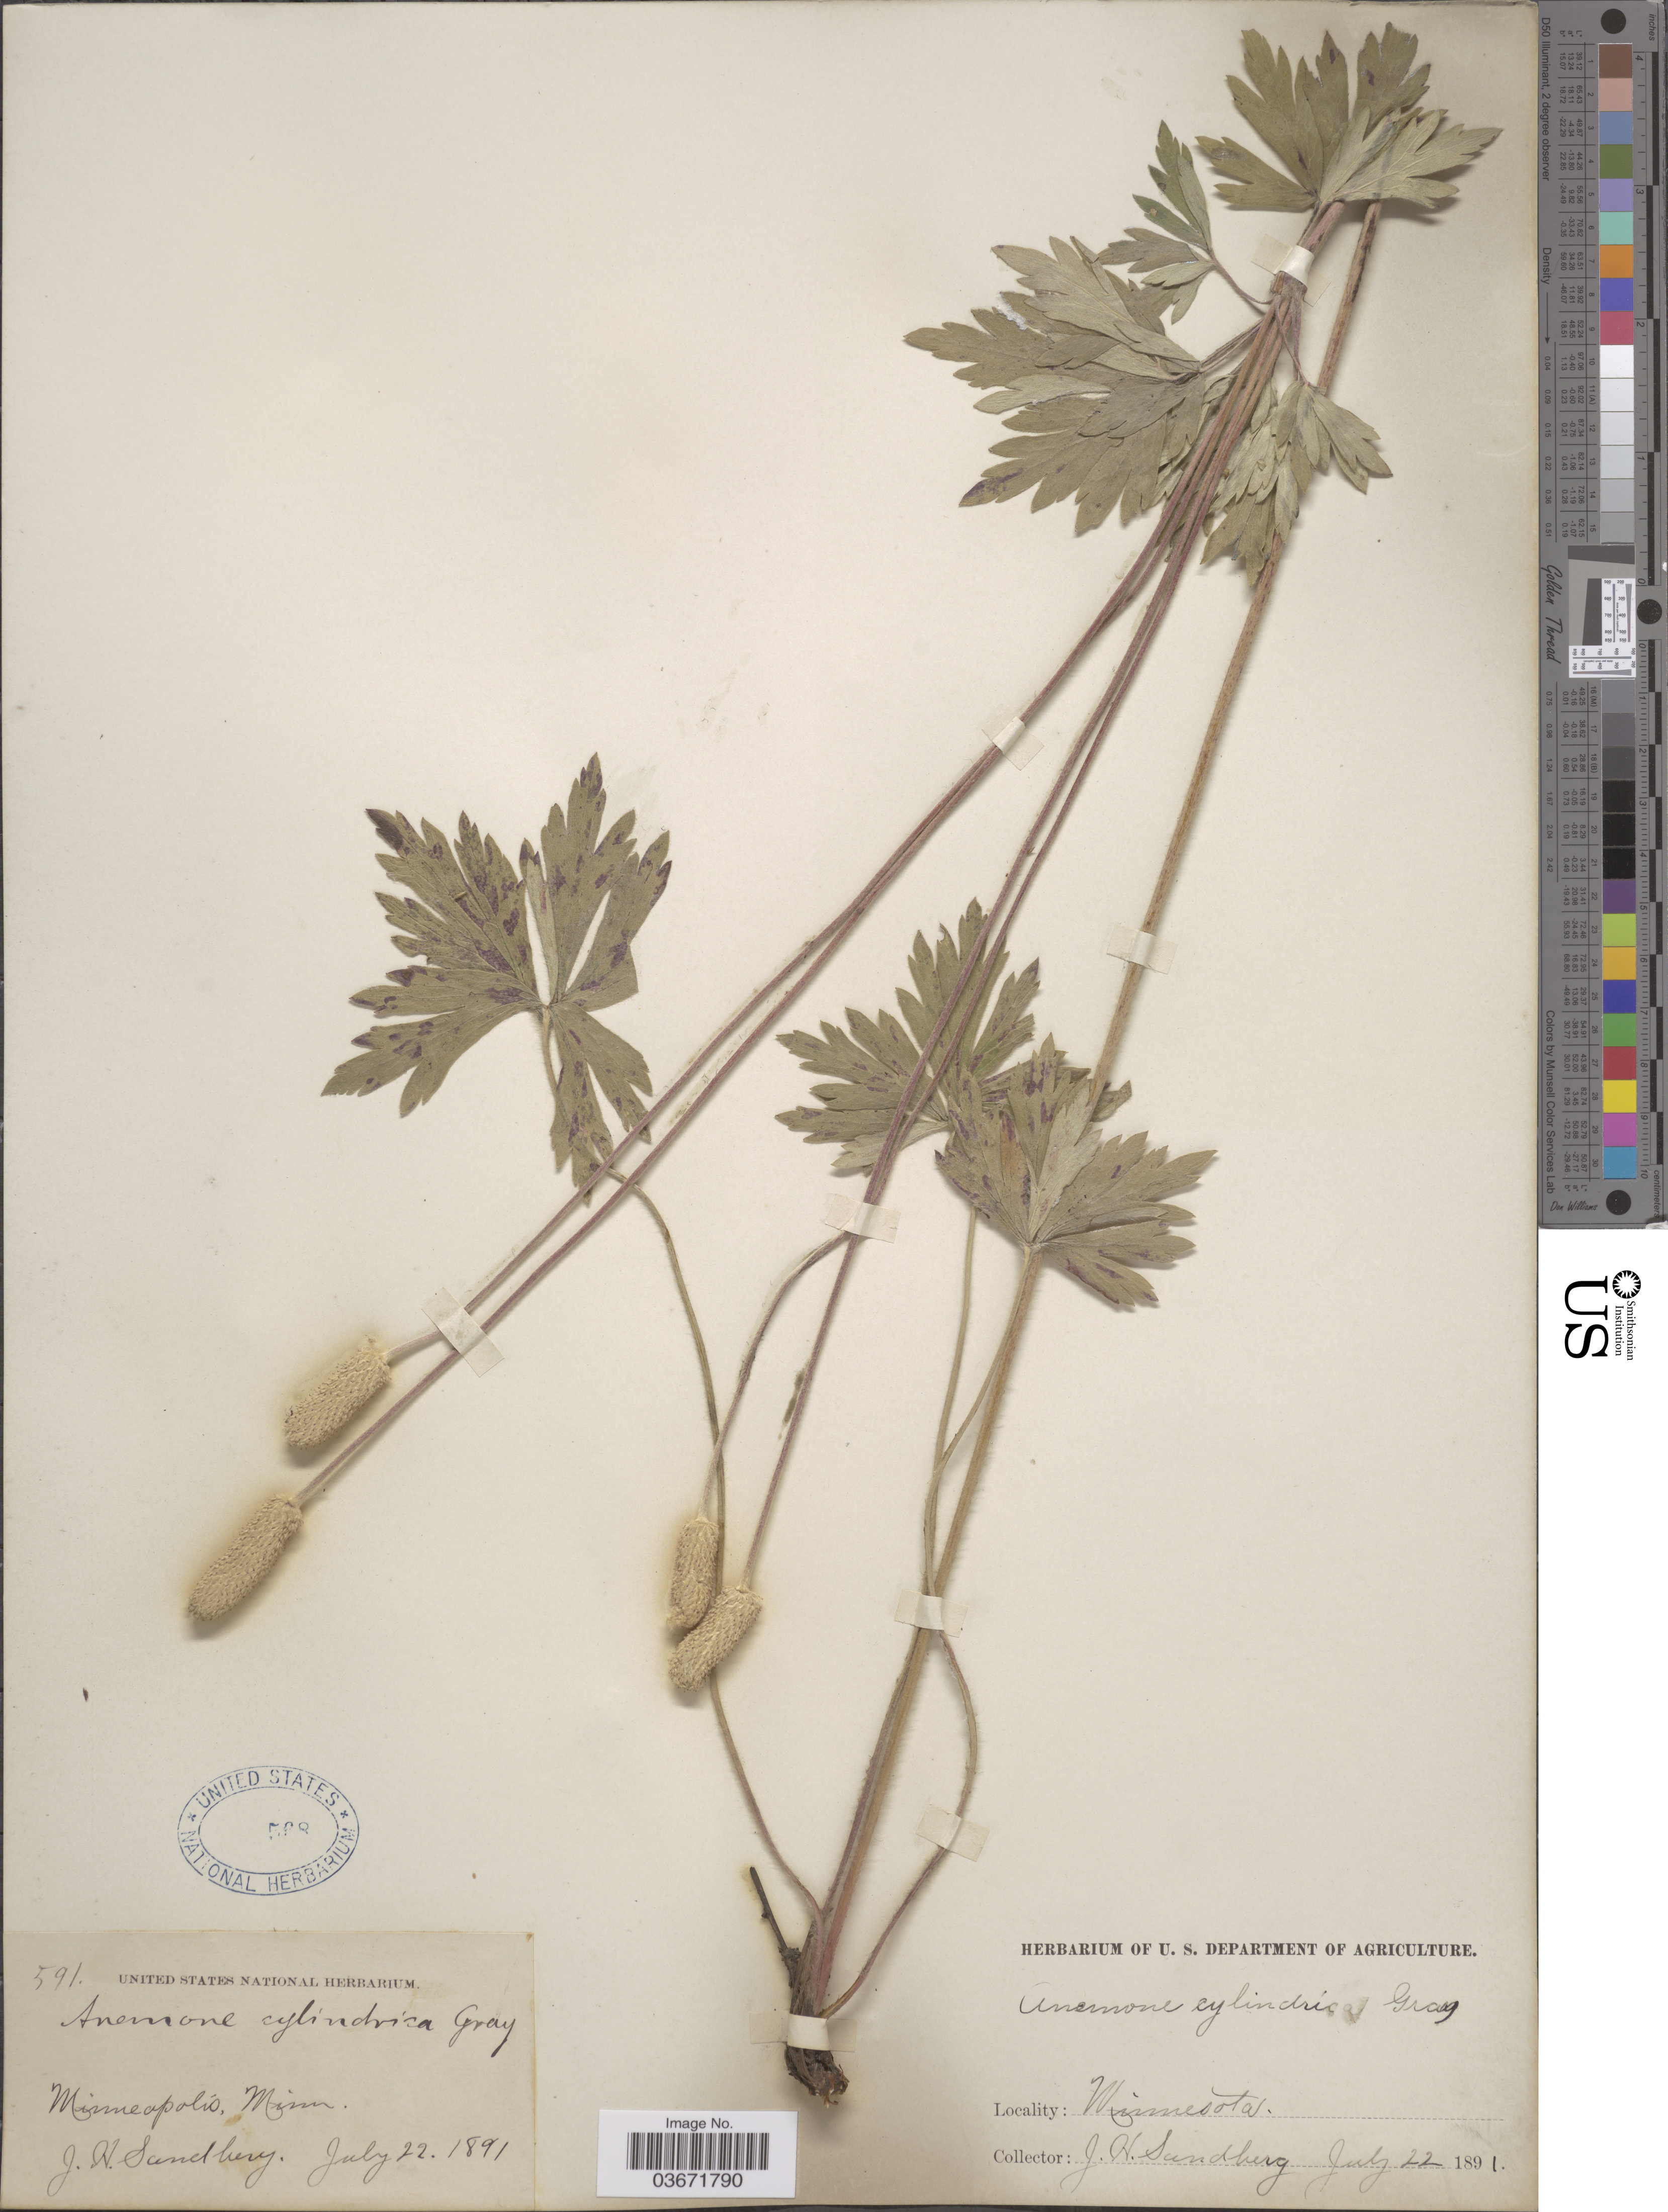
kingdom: Plantae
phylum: Tracheophyta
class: Magnoliopsida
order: Ranunculales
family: Ranunculaceae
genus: Anemone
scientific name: Anemone cylindrica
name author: A. Gray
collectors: J. H. Sandberg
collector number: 591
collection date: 1891-07-22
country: United States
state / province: Minnesota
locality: Minneapolis.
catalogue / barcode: US 568